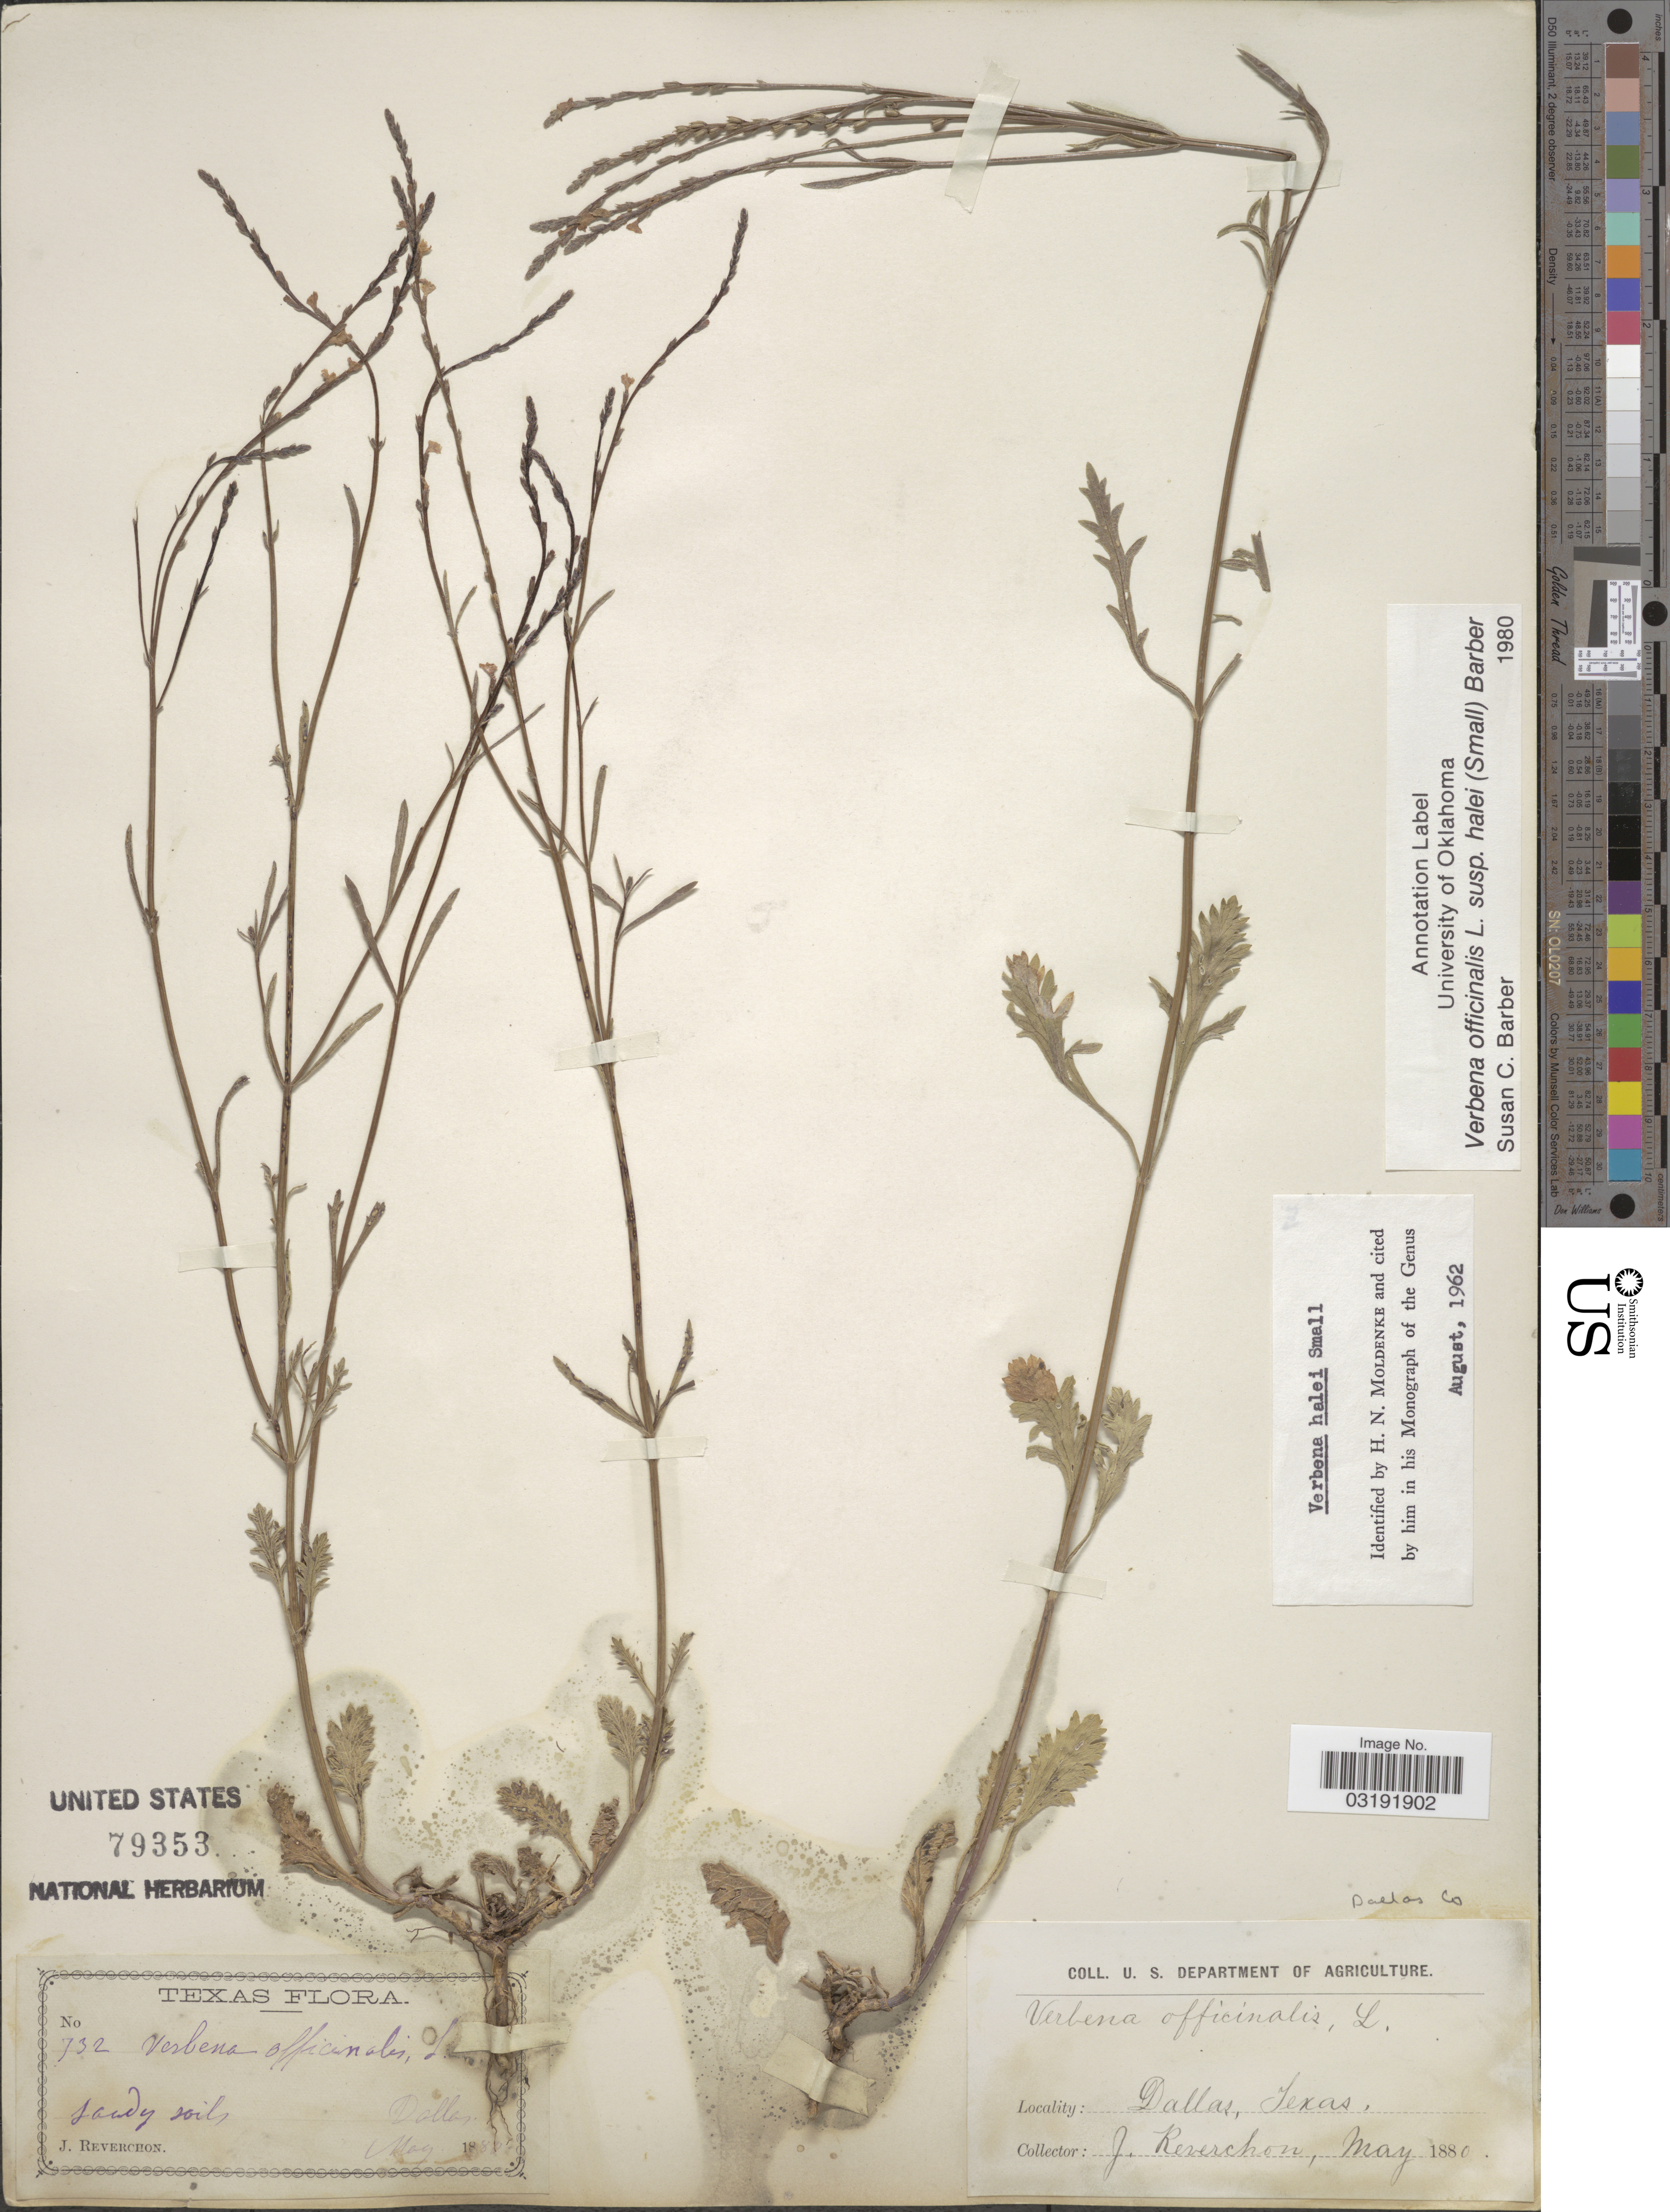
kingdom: Plantae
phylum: Tracheophyta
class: Magnoliopsida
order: Lamiales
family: Verbenaceae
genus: Verbena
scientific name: Verbena officinalis subsp. halei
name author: L.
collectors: J. Reverchon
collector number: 732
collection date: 1880-05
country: United States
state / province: Texas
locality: Sandy soils, Dallas. Dallas Co.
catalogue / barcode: US 79353